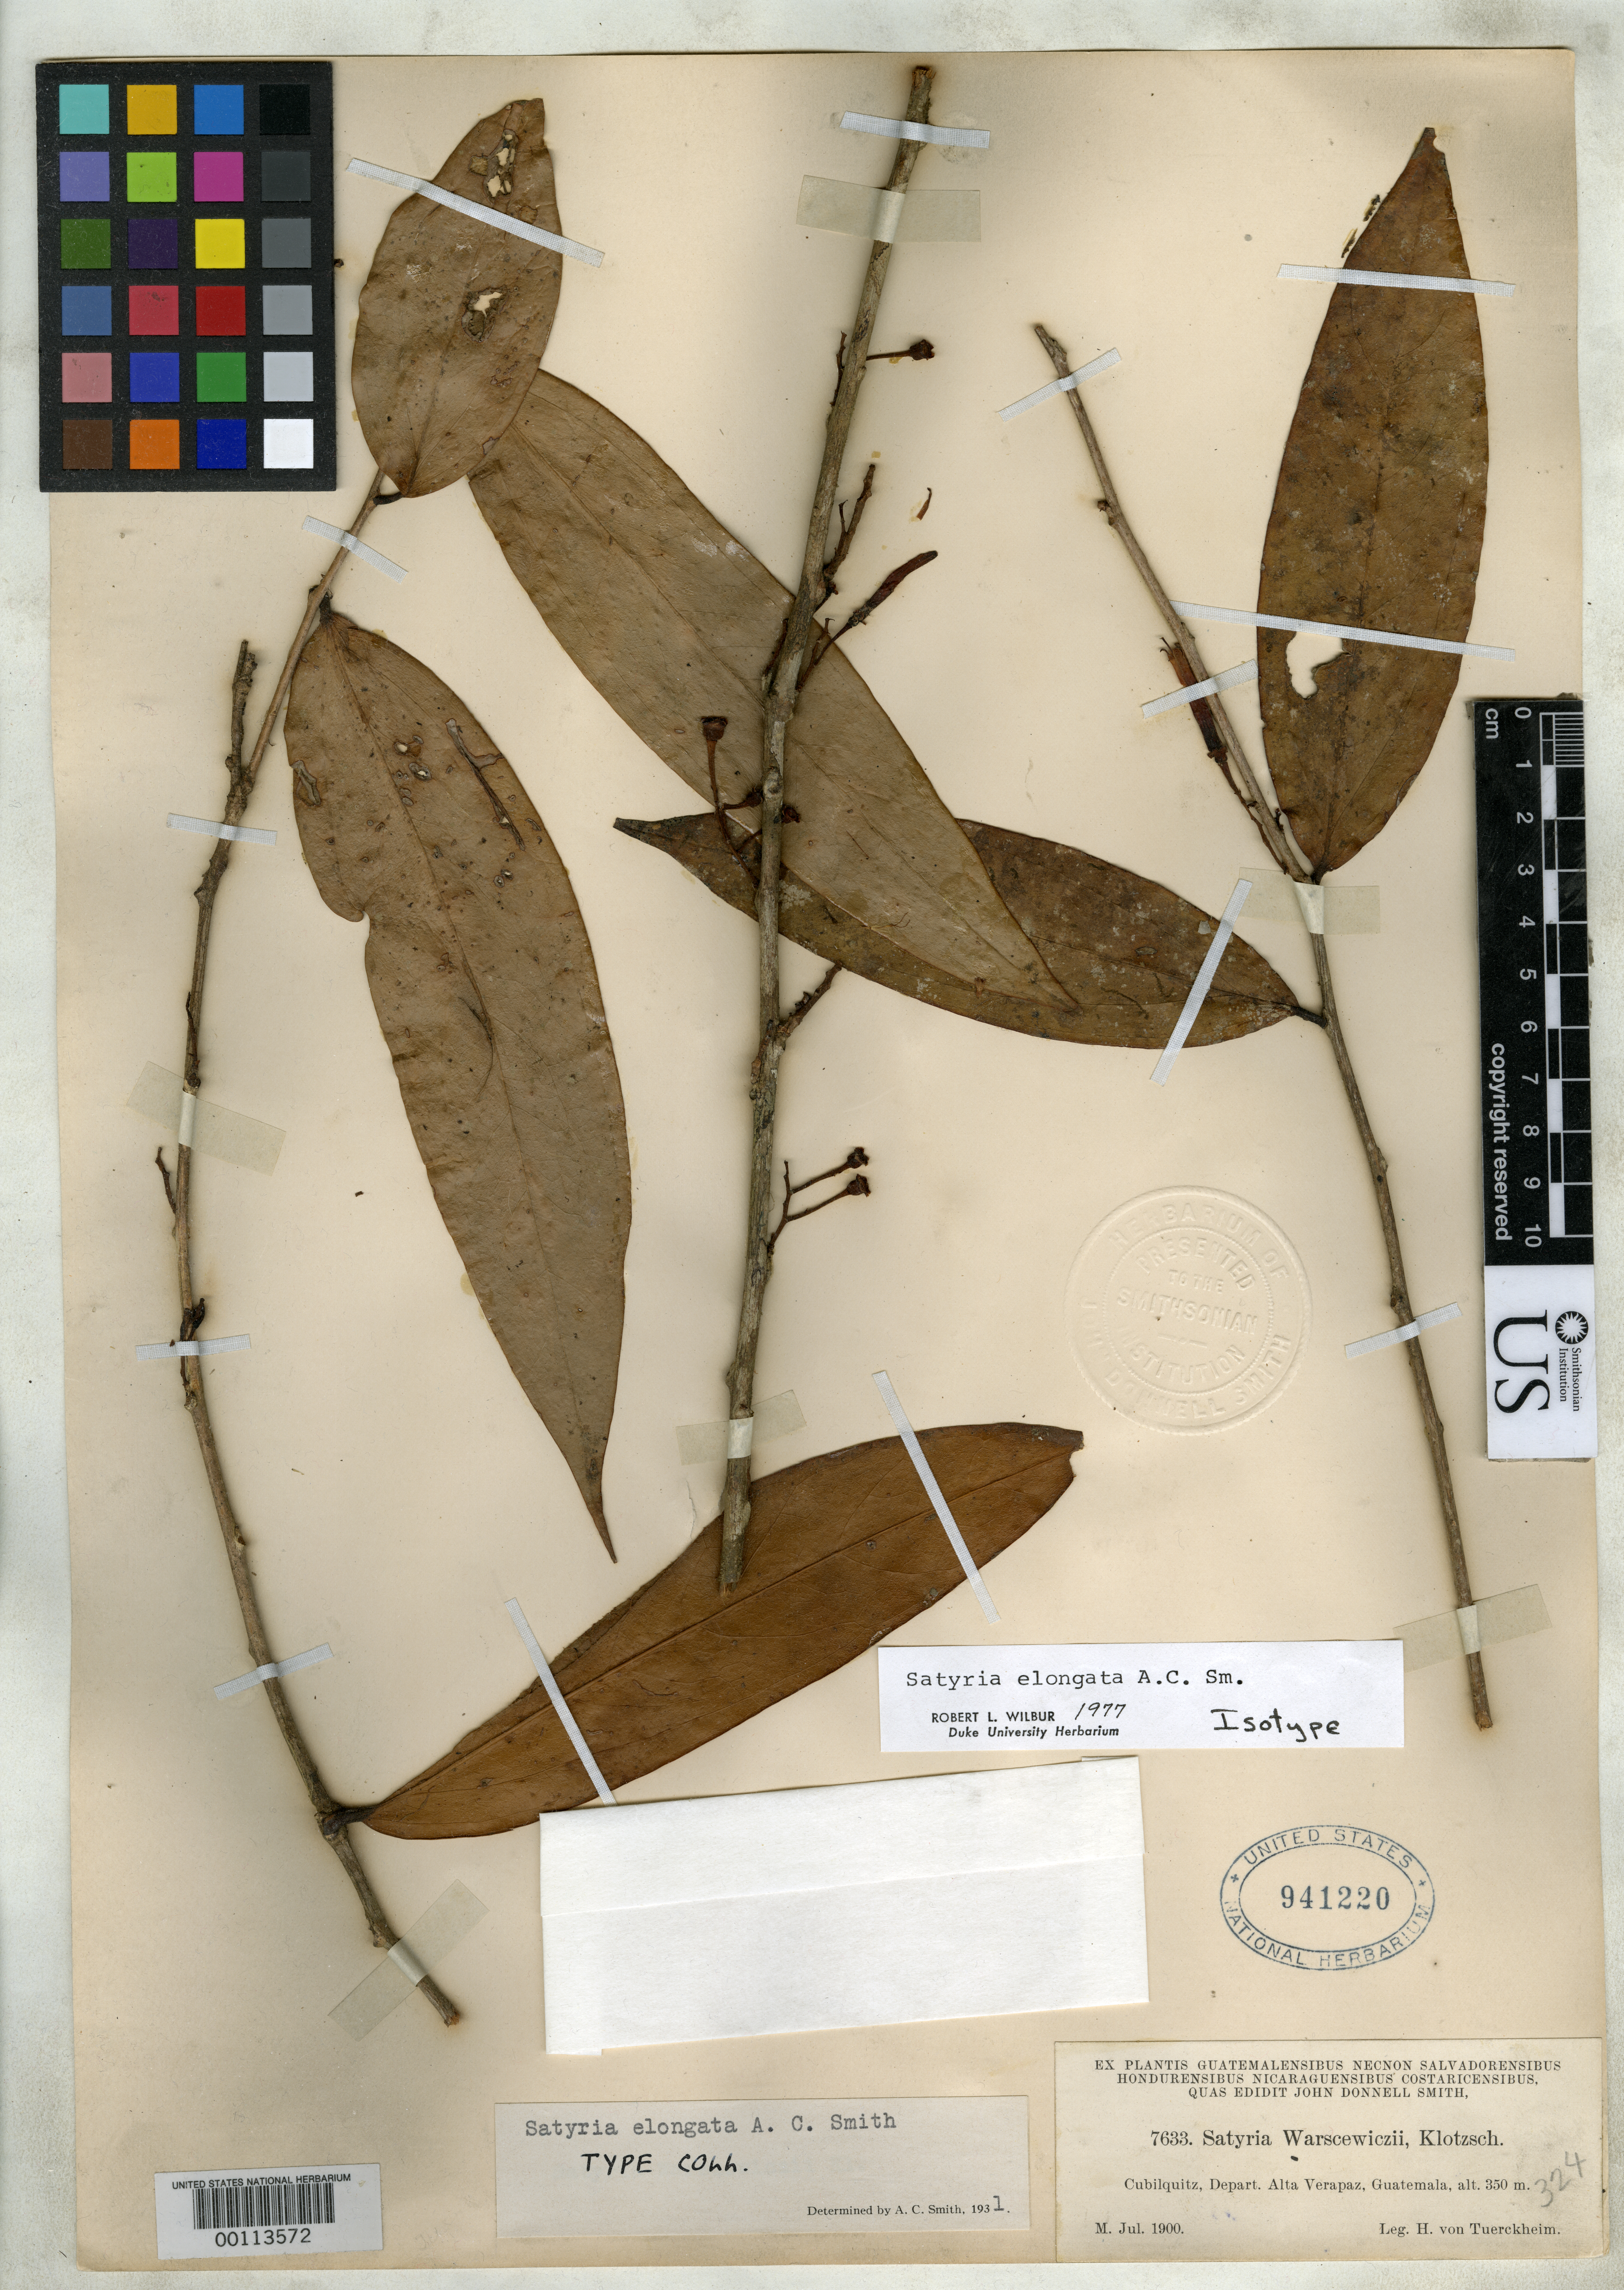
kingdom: Plantae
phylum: Tracheophyta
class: Magnoliopsida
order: Ericales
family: Ericaceae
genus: Satyria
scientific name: Satyria elongata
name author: A.C. Sm.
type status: Isotype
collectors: H. von Türckheim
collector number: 7633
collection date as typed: Jul 1900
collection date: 1900-07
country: Guatemala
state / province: Alta Verapaz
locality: Cubilquitz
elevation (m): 350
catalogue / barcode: US 941220